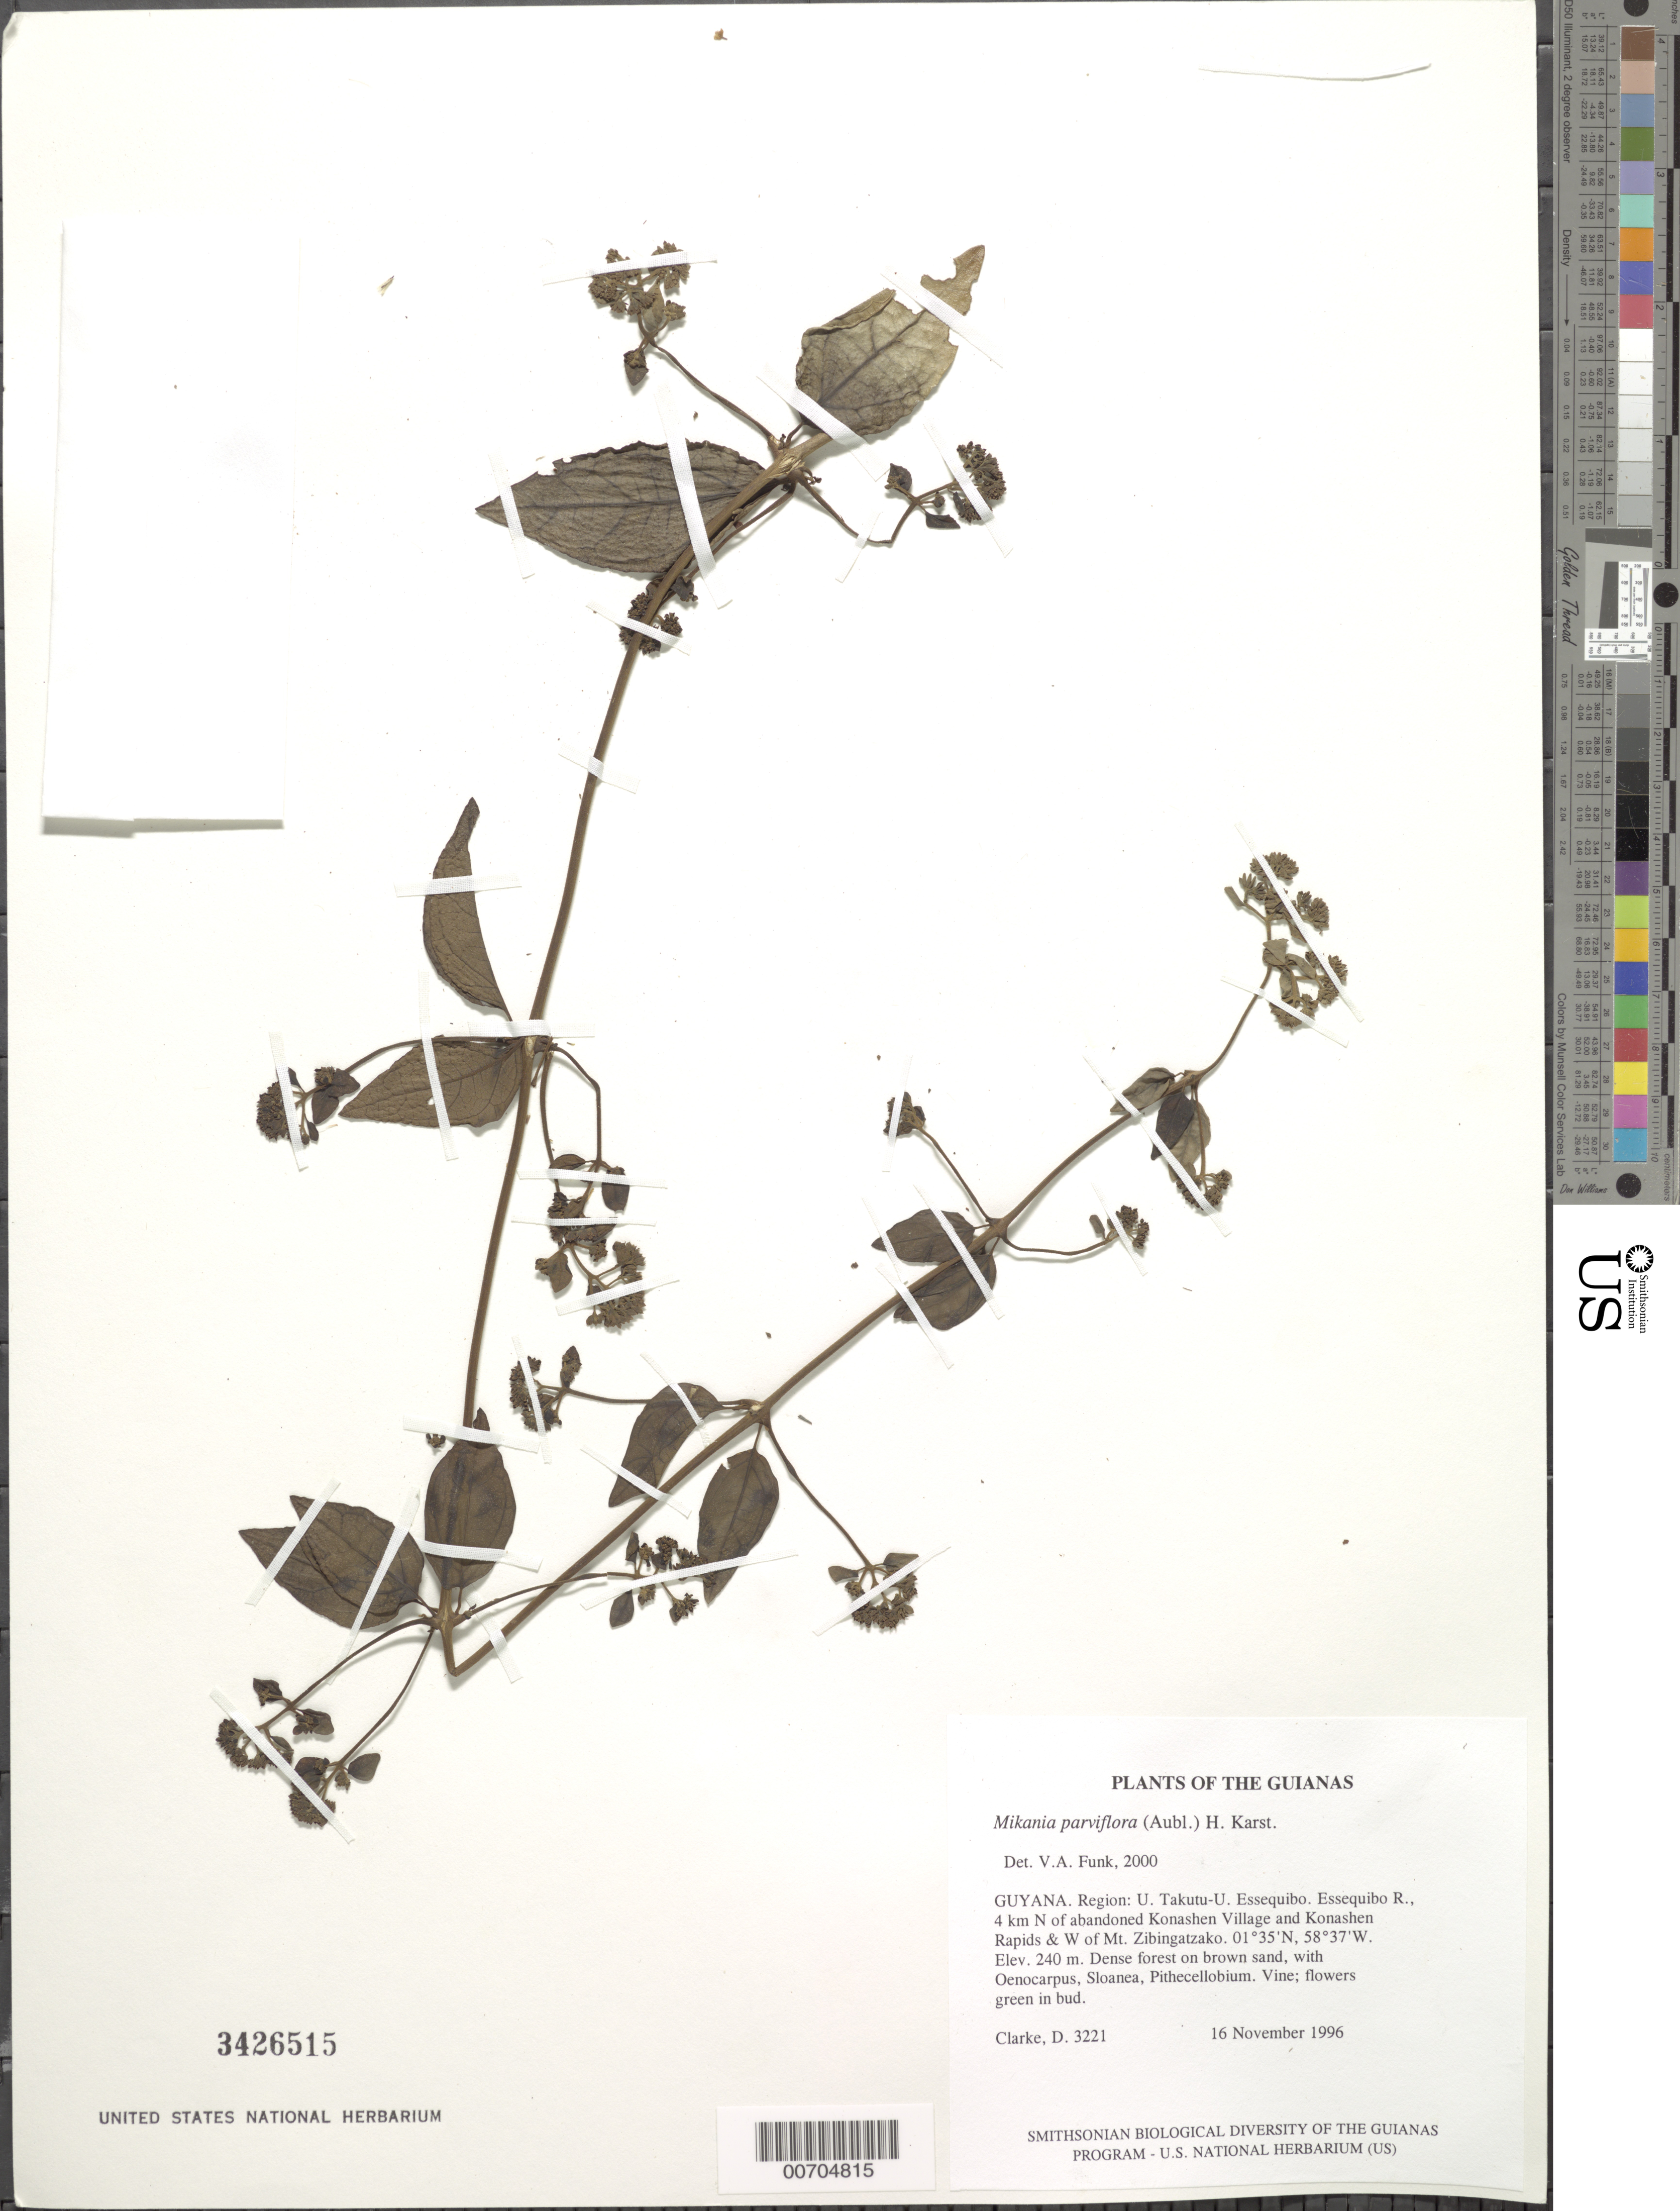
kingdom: Plantae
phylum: Tracheophyta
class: Magnoliopsida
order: Asterales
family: Asteraceae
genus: Mikania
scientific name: Mikania parviflora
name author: (Aubl.) H. Karst.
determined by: Funk, Vicki A., (BOT), Smithsonian Institution - National Museum of Natural History (UNITED STATES)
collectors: H. D. Clarke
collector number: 3221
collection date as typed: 16 November 1996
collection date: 1996-11-16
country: Guyana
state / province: U. Takutu-U. Essequibo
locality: Essequibo R., 4 km N of abandoned Konashen Village and Konashen Rapids & W of Mt. Zibingatzako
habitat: Dense forest on brown sand, with Oenocarpus, Sloanea, Pithecellobium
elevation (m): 240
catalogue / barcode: US 3426515